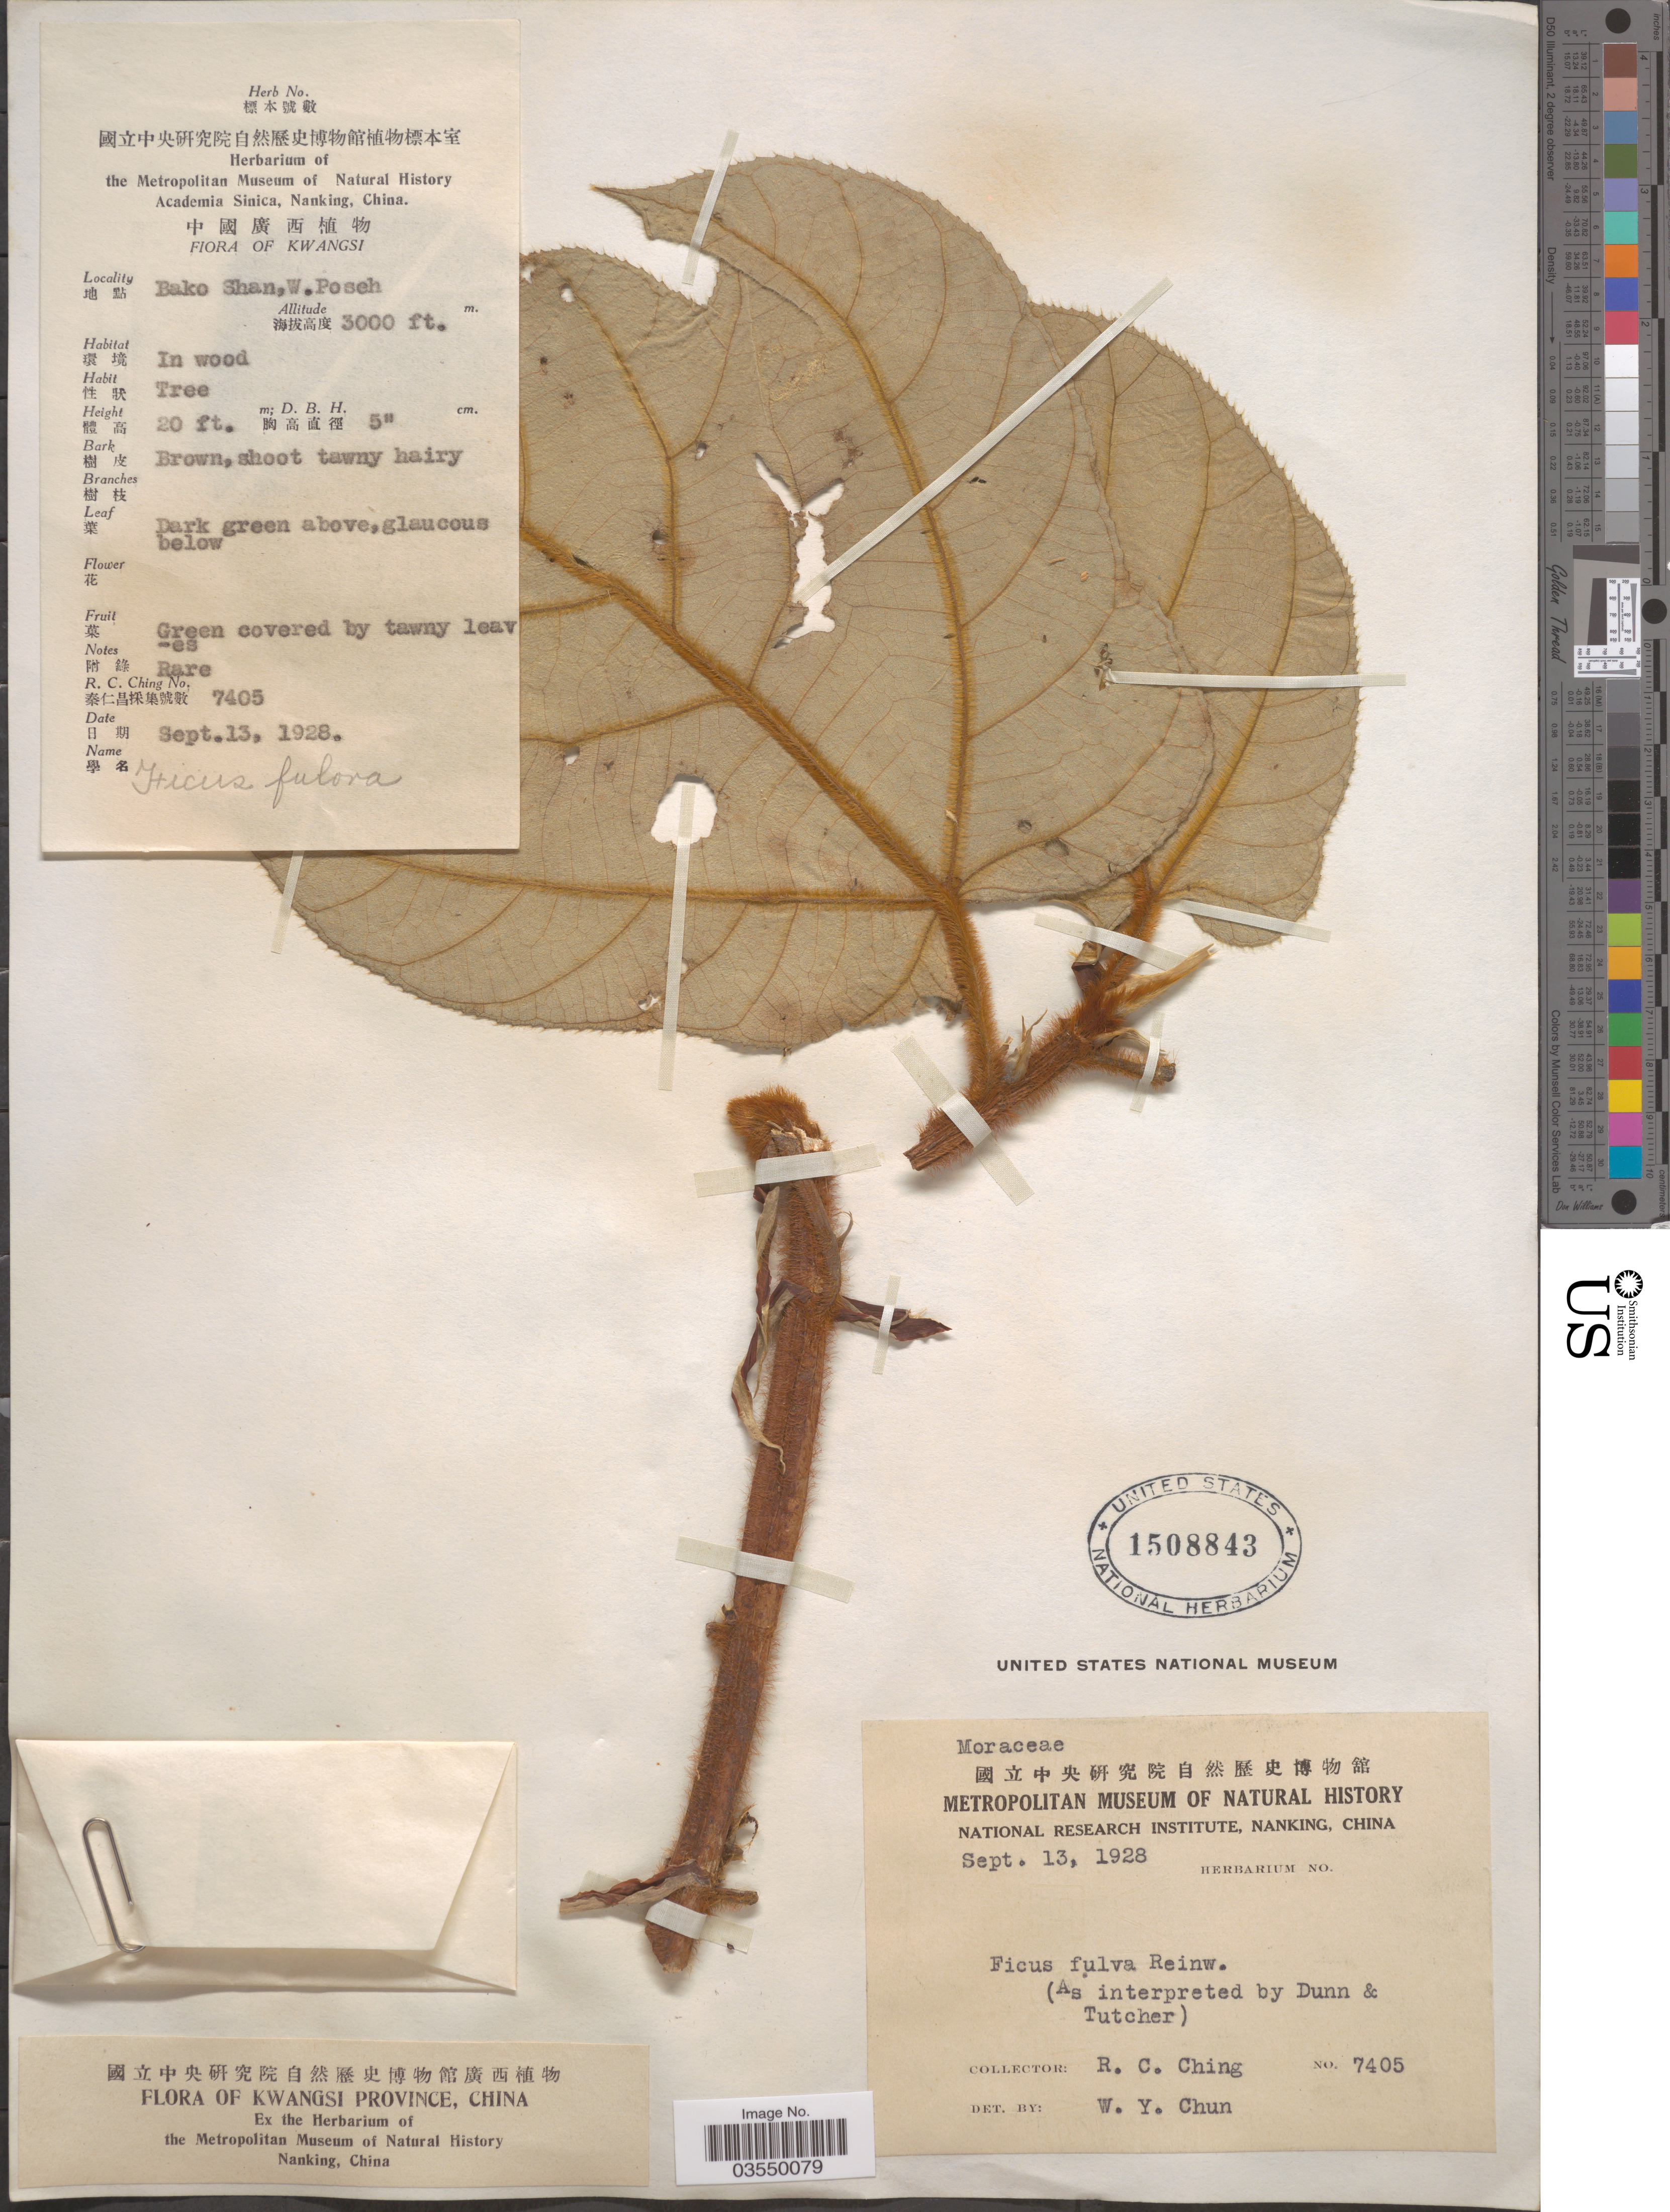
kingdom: Plantae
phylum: Tracheophyta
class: Magnoliopsida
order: Rosales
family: Moraceae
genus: Ficus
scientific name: Ficus esquiroliana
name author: H. Lév.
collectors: R. C. Ching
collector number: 7405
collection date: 1928-09-13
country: China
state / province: Guangxi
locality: Kwangsi Province. Bako Shan, W. Poseh.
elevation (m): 914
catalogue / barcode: US 1508843